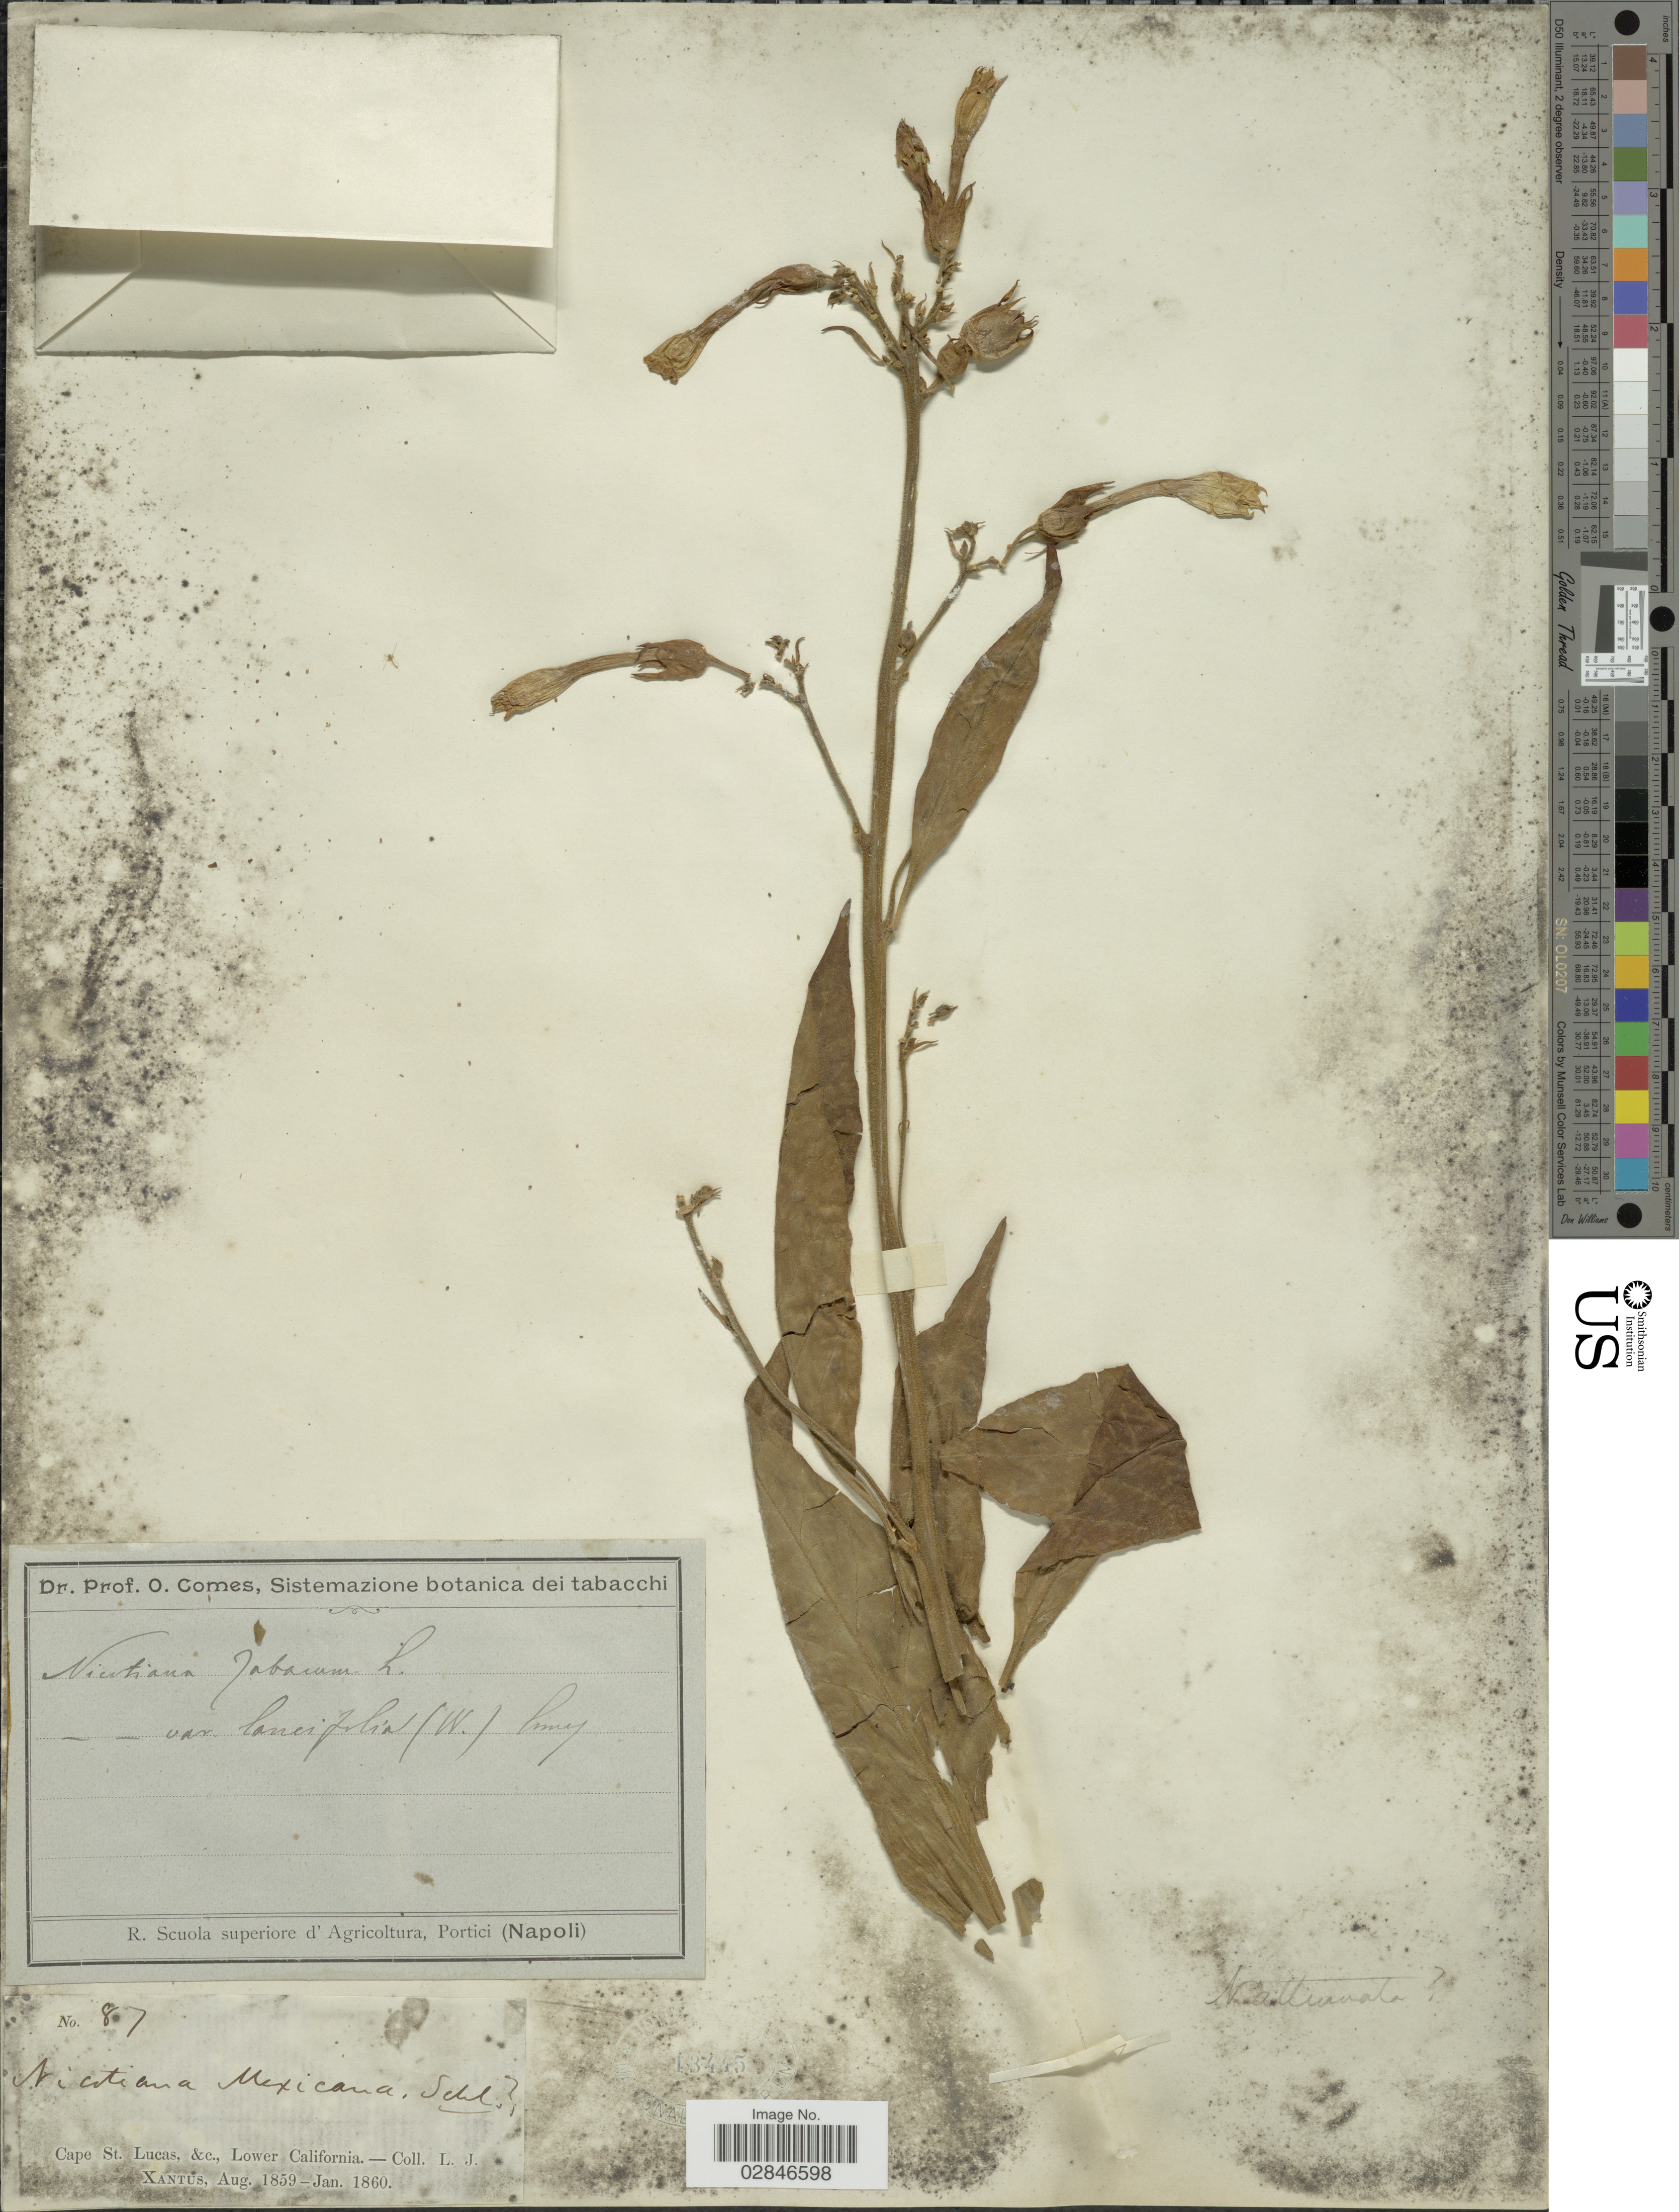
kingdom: Plantae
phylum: Tracheophyta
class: Magnoliopsida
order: Solanales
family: Solanaceae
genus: Nicotiana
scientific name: Nicotiana tabacum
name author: L.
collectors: L. J. Xantus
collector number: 87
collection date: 1859-08/1860-01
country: Mexico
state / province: Baja California Sur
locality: Cape St. Lucas & c., Lower California.